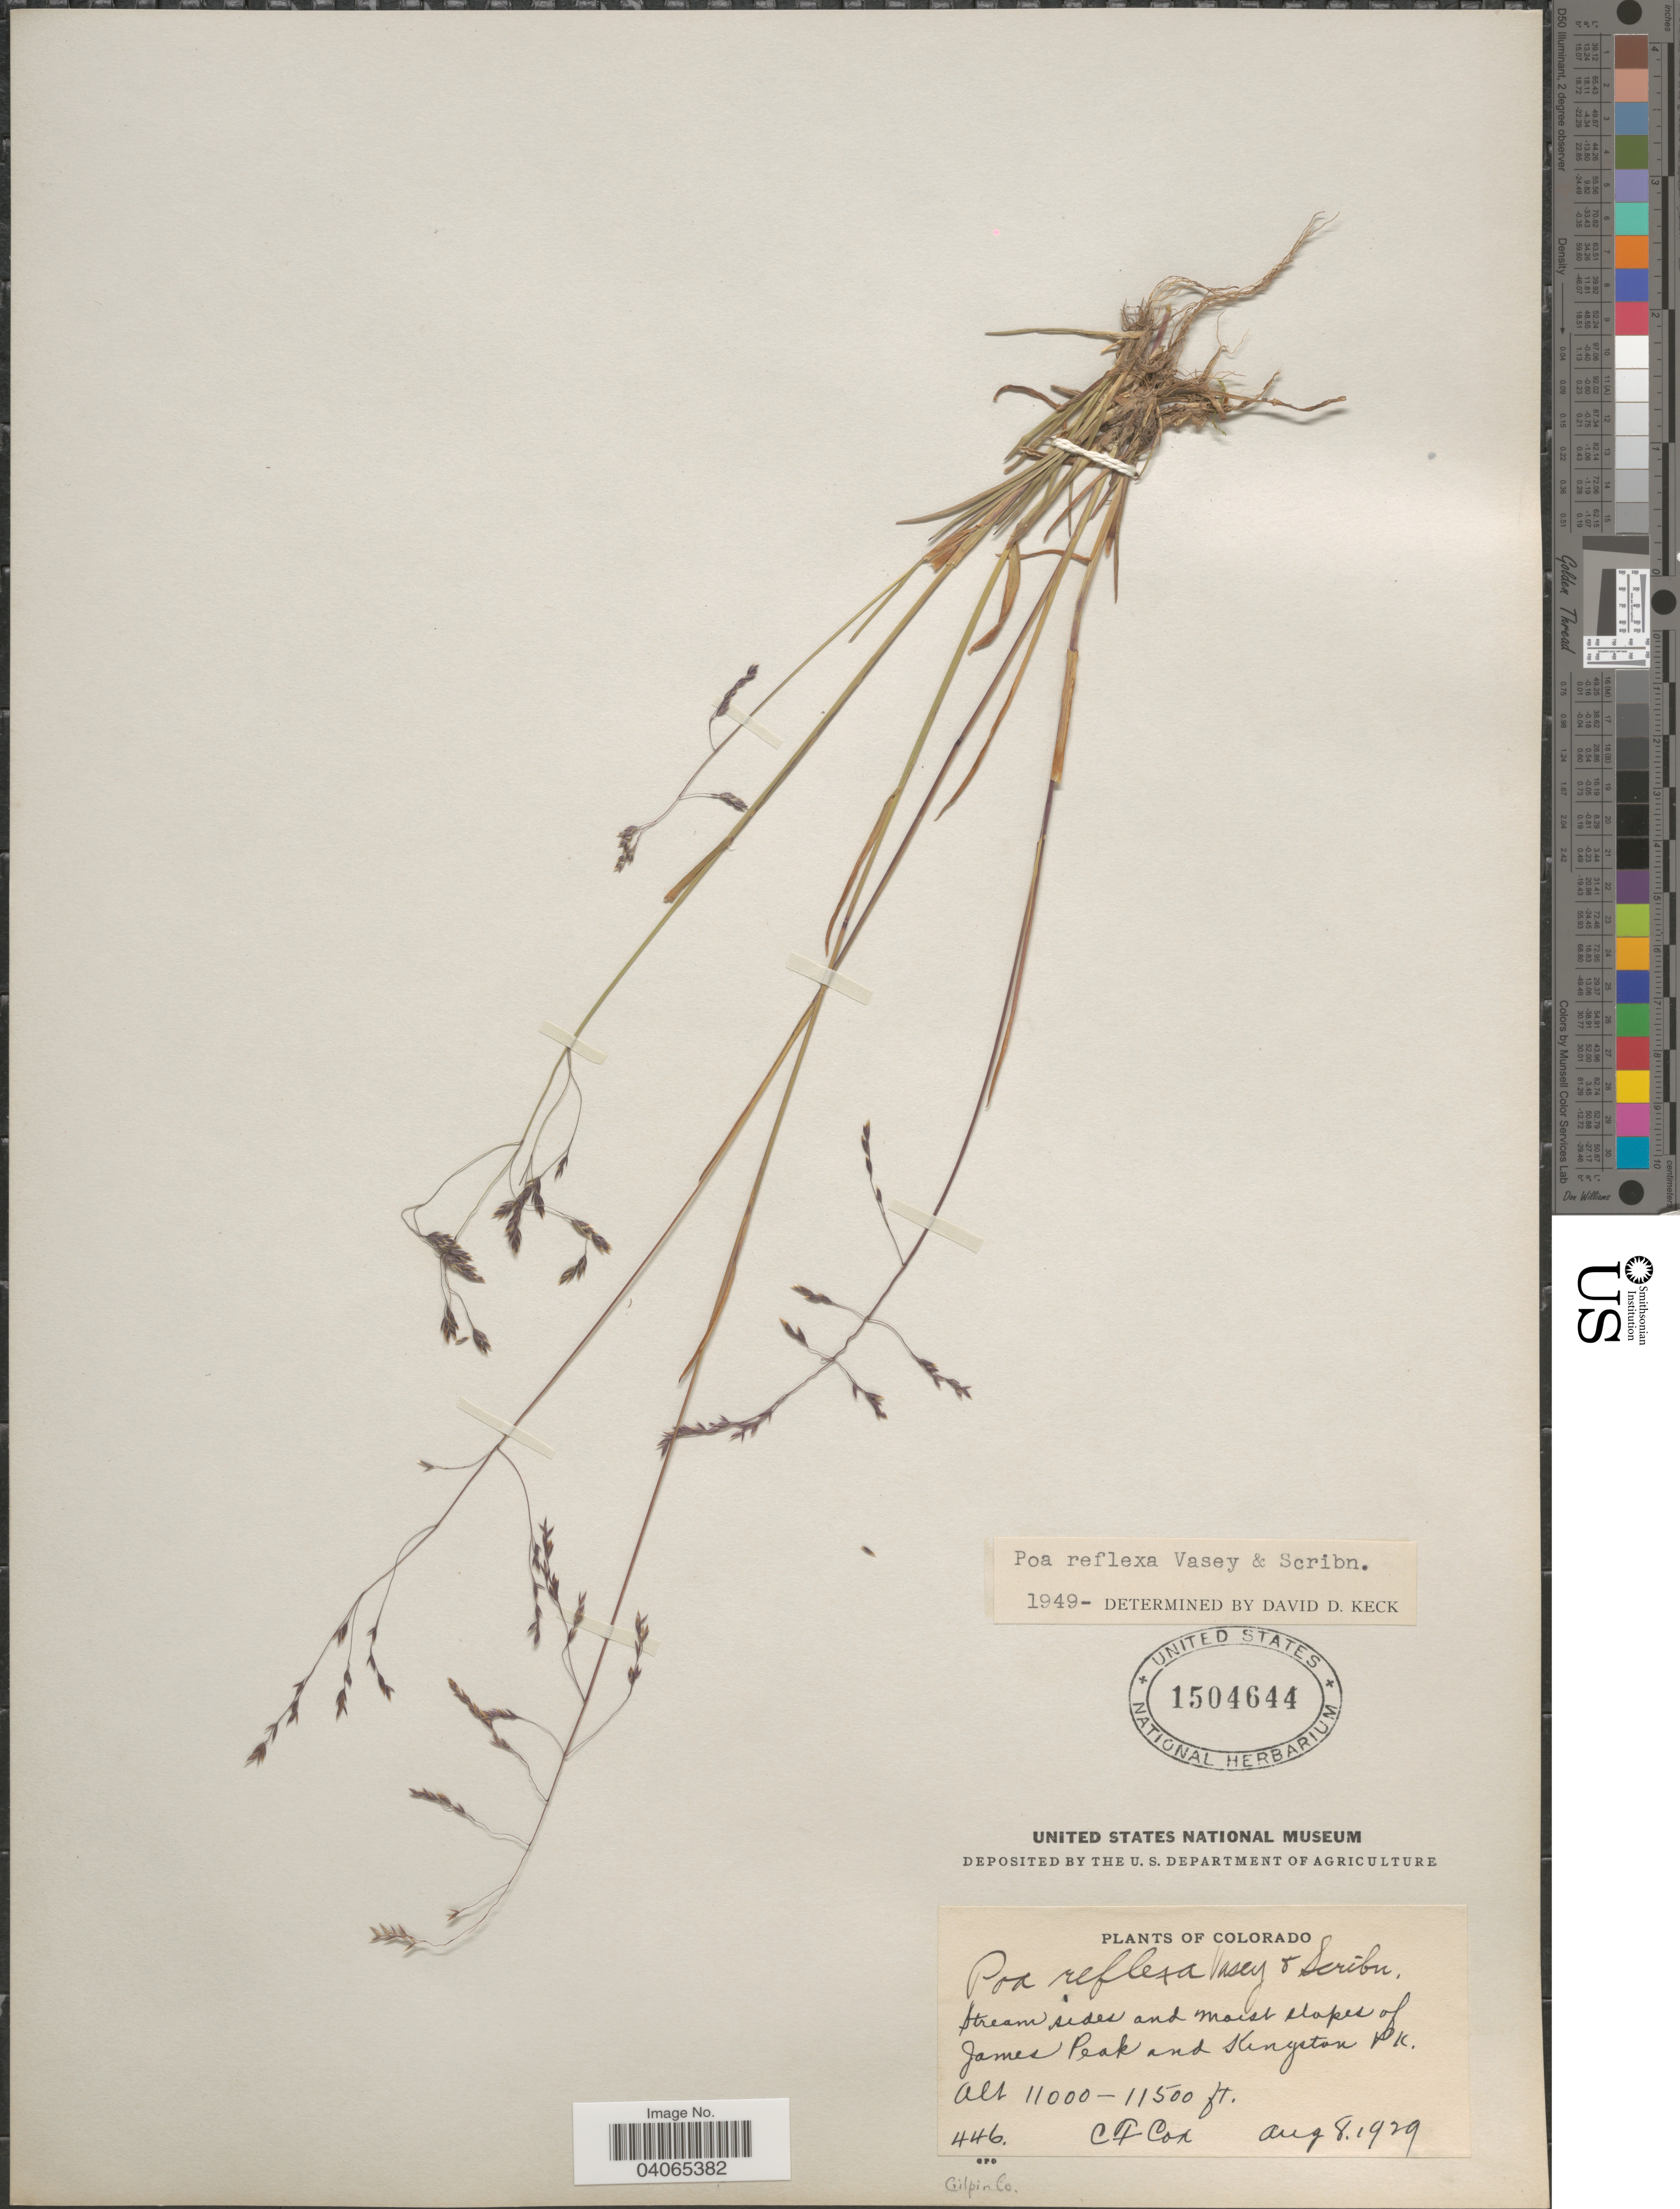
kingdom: Plantae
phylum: Tracheophyta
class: Liliopsida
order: Poales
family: Poaceae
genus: Poa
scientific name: Poa reflexa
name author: Vasey & Scribn.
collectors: C. Cox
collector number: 446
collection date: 1929-08-08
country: United States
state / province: Colorado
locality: Gilpin Co. Stream sides and moist slopes of James Peak and Kingston Pk.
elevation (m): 3353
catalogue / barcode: US 1504644